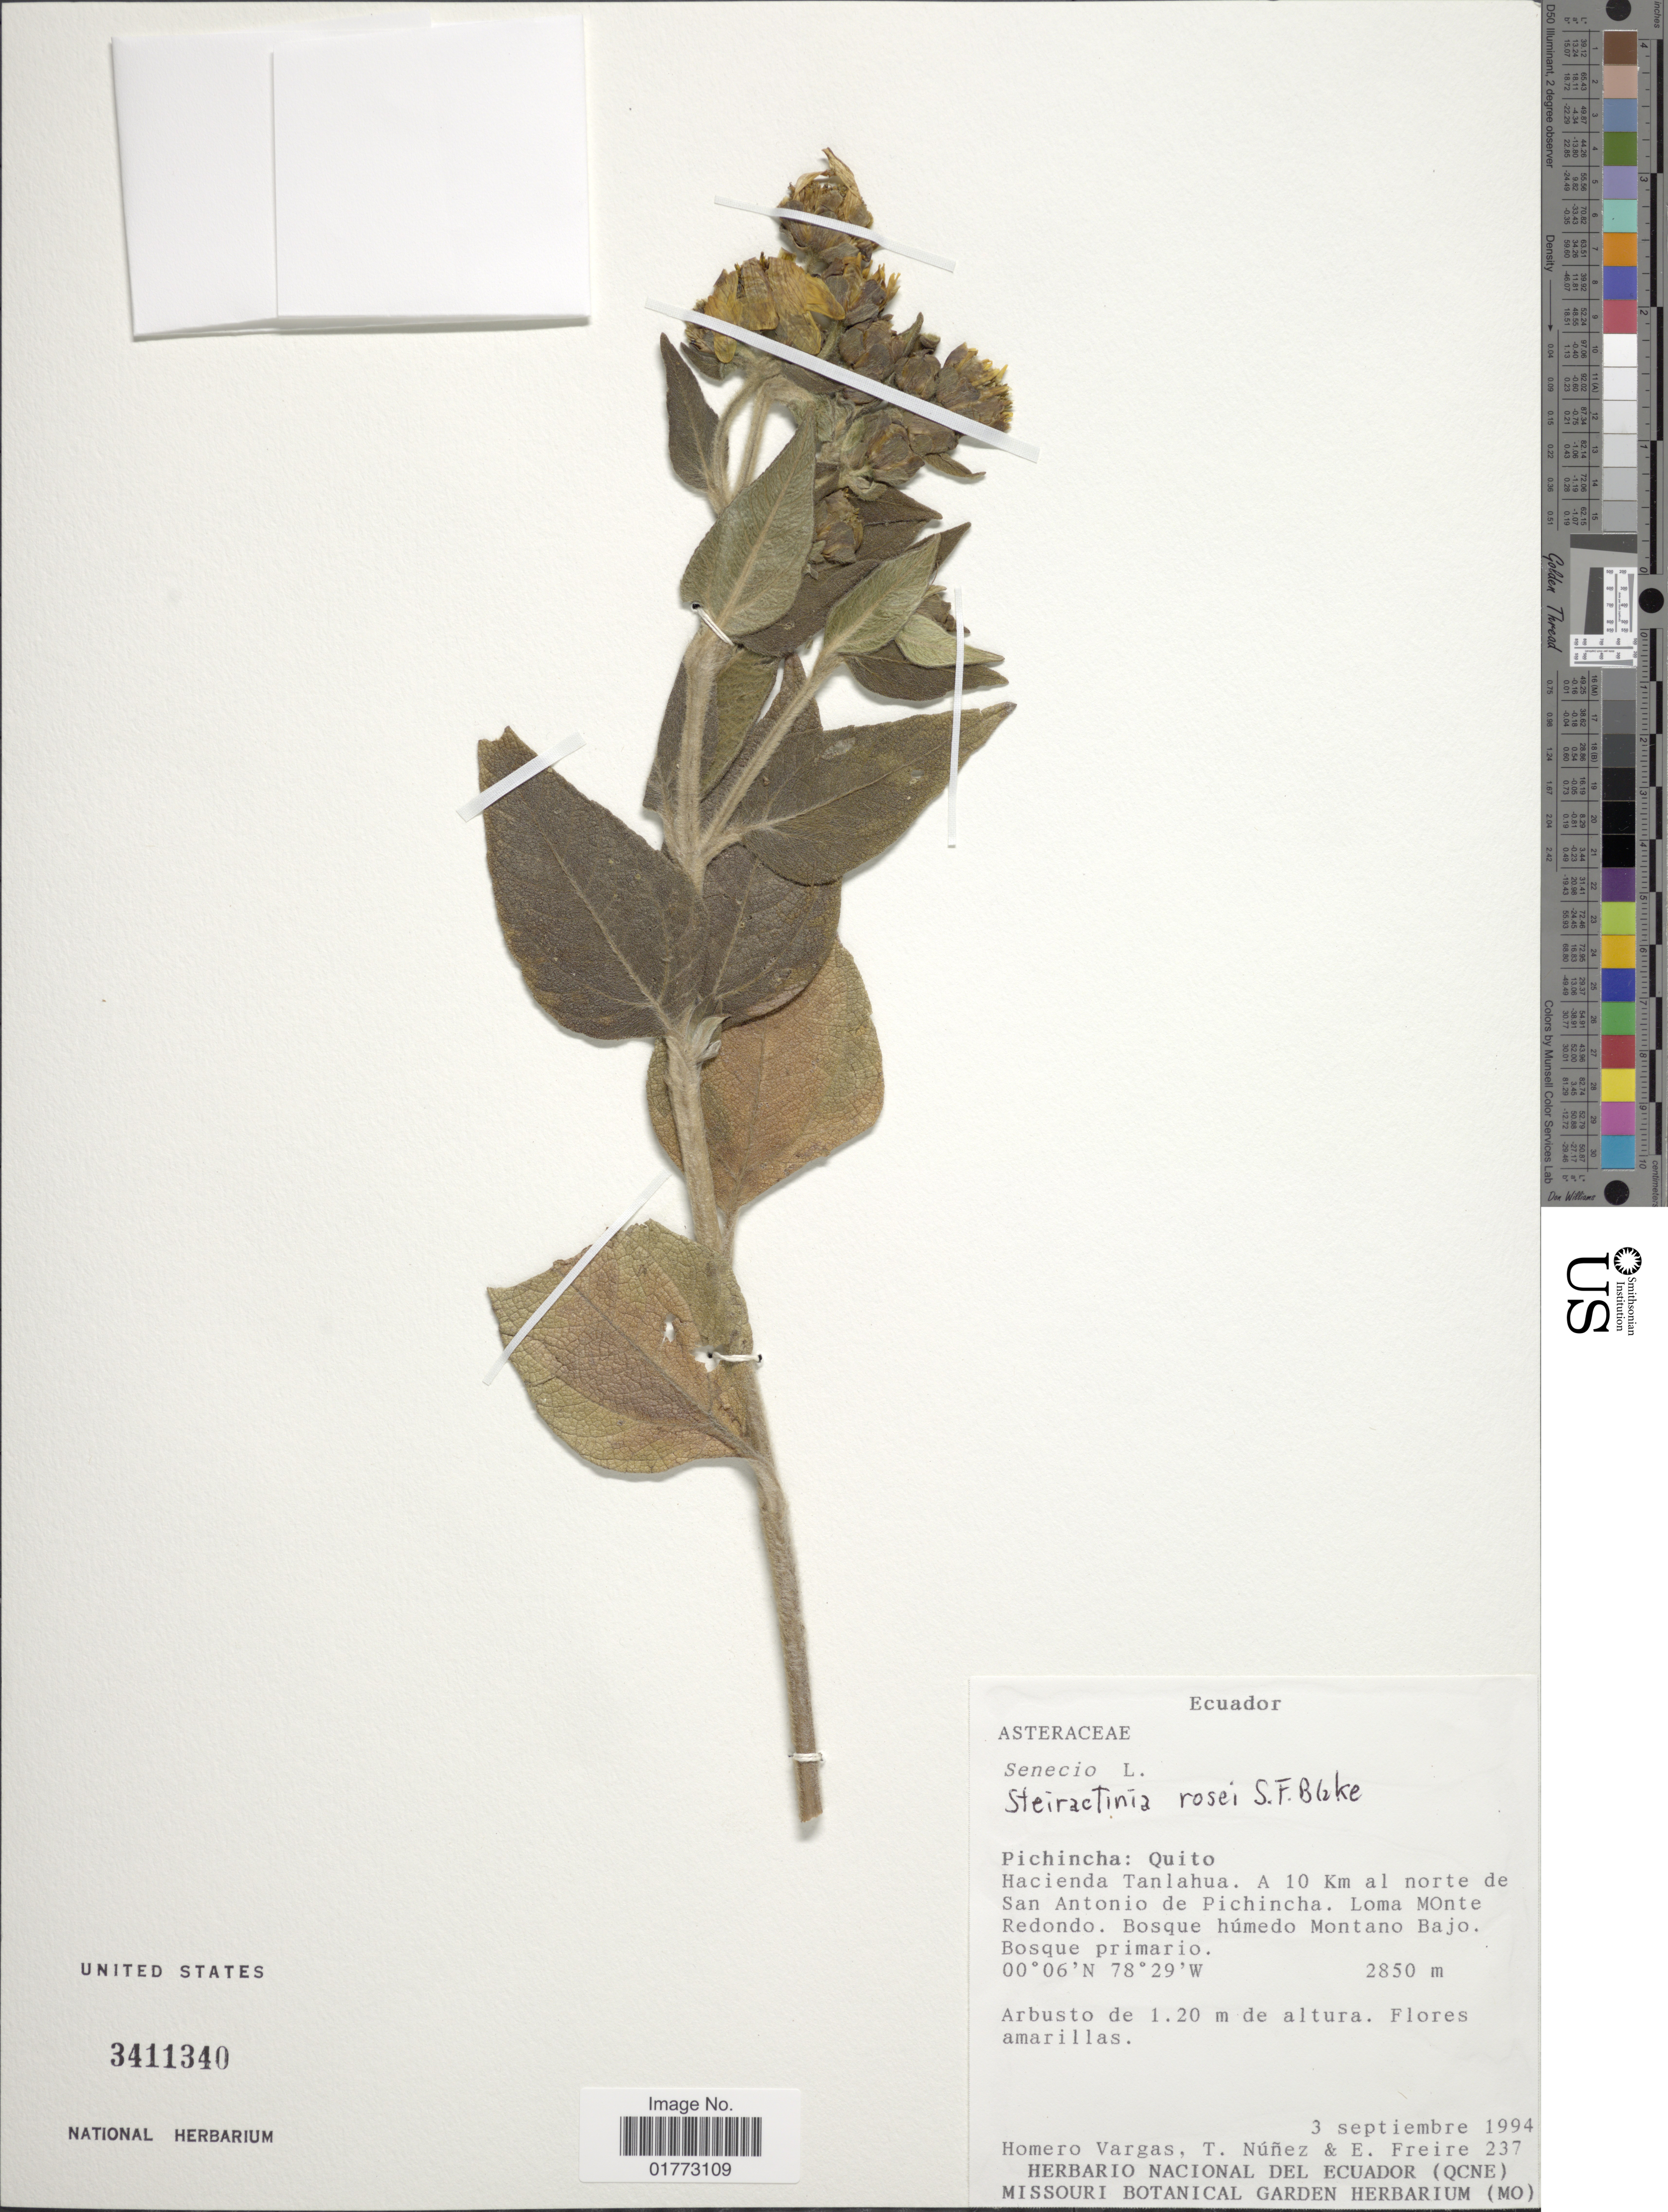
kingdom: Plantae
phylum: Tracheophyta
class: Magnoliopsida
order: Asterales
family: Asteraceae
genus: Steiractinia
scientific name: Steiractinia sodiroi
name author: (Hieron. ex Sodiro) S.F. Blake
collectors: H. Vargas, T. Núñez & E. Freire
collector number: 237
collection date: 1994-09-03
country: Ecuador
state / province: Pichincha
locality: Quito, Hacienda Tanlahua, A 10 Km al norte de San Antonio de Pichincha, Loma Monte Redondo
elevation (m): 2850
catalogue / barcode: US 3411340